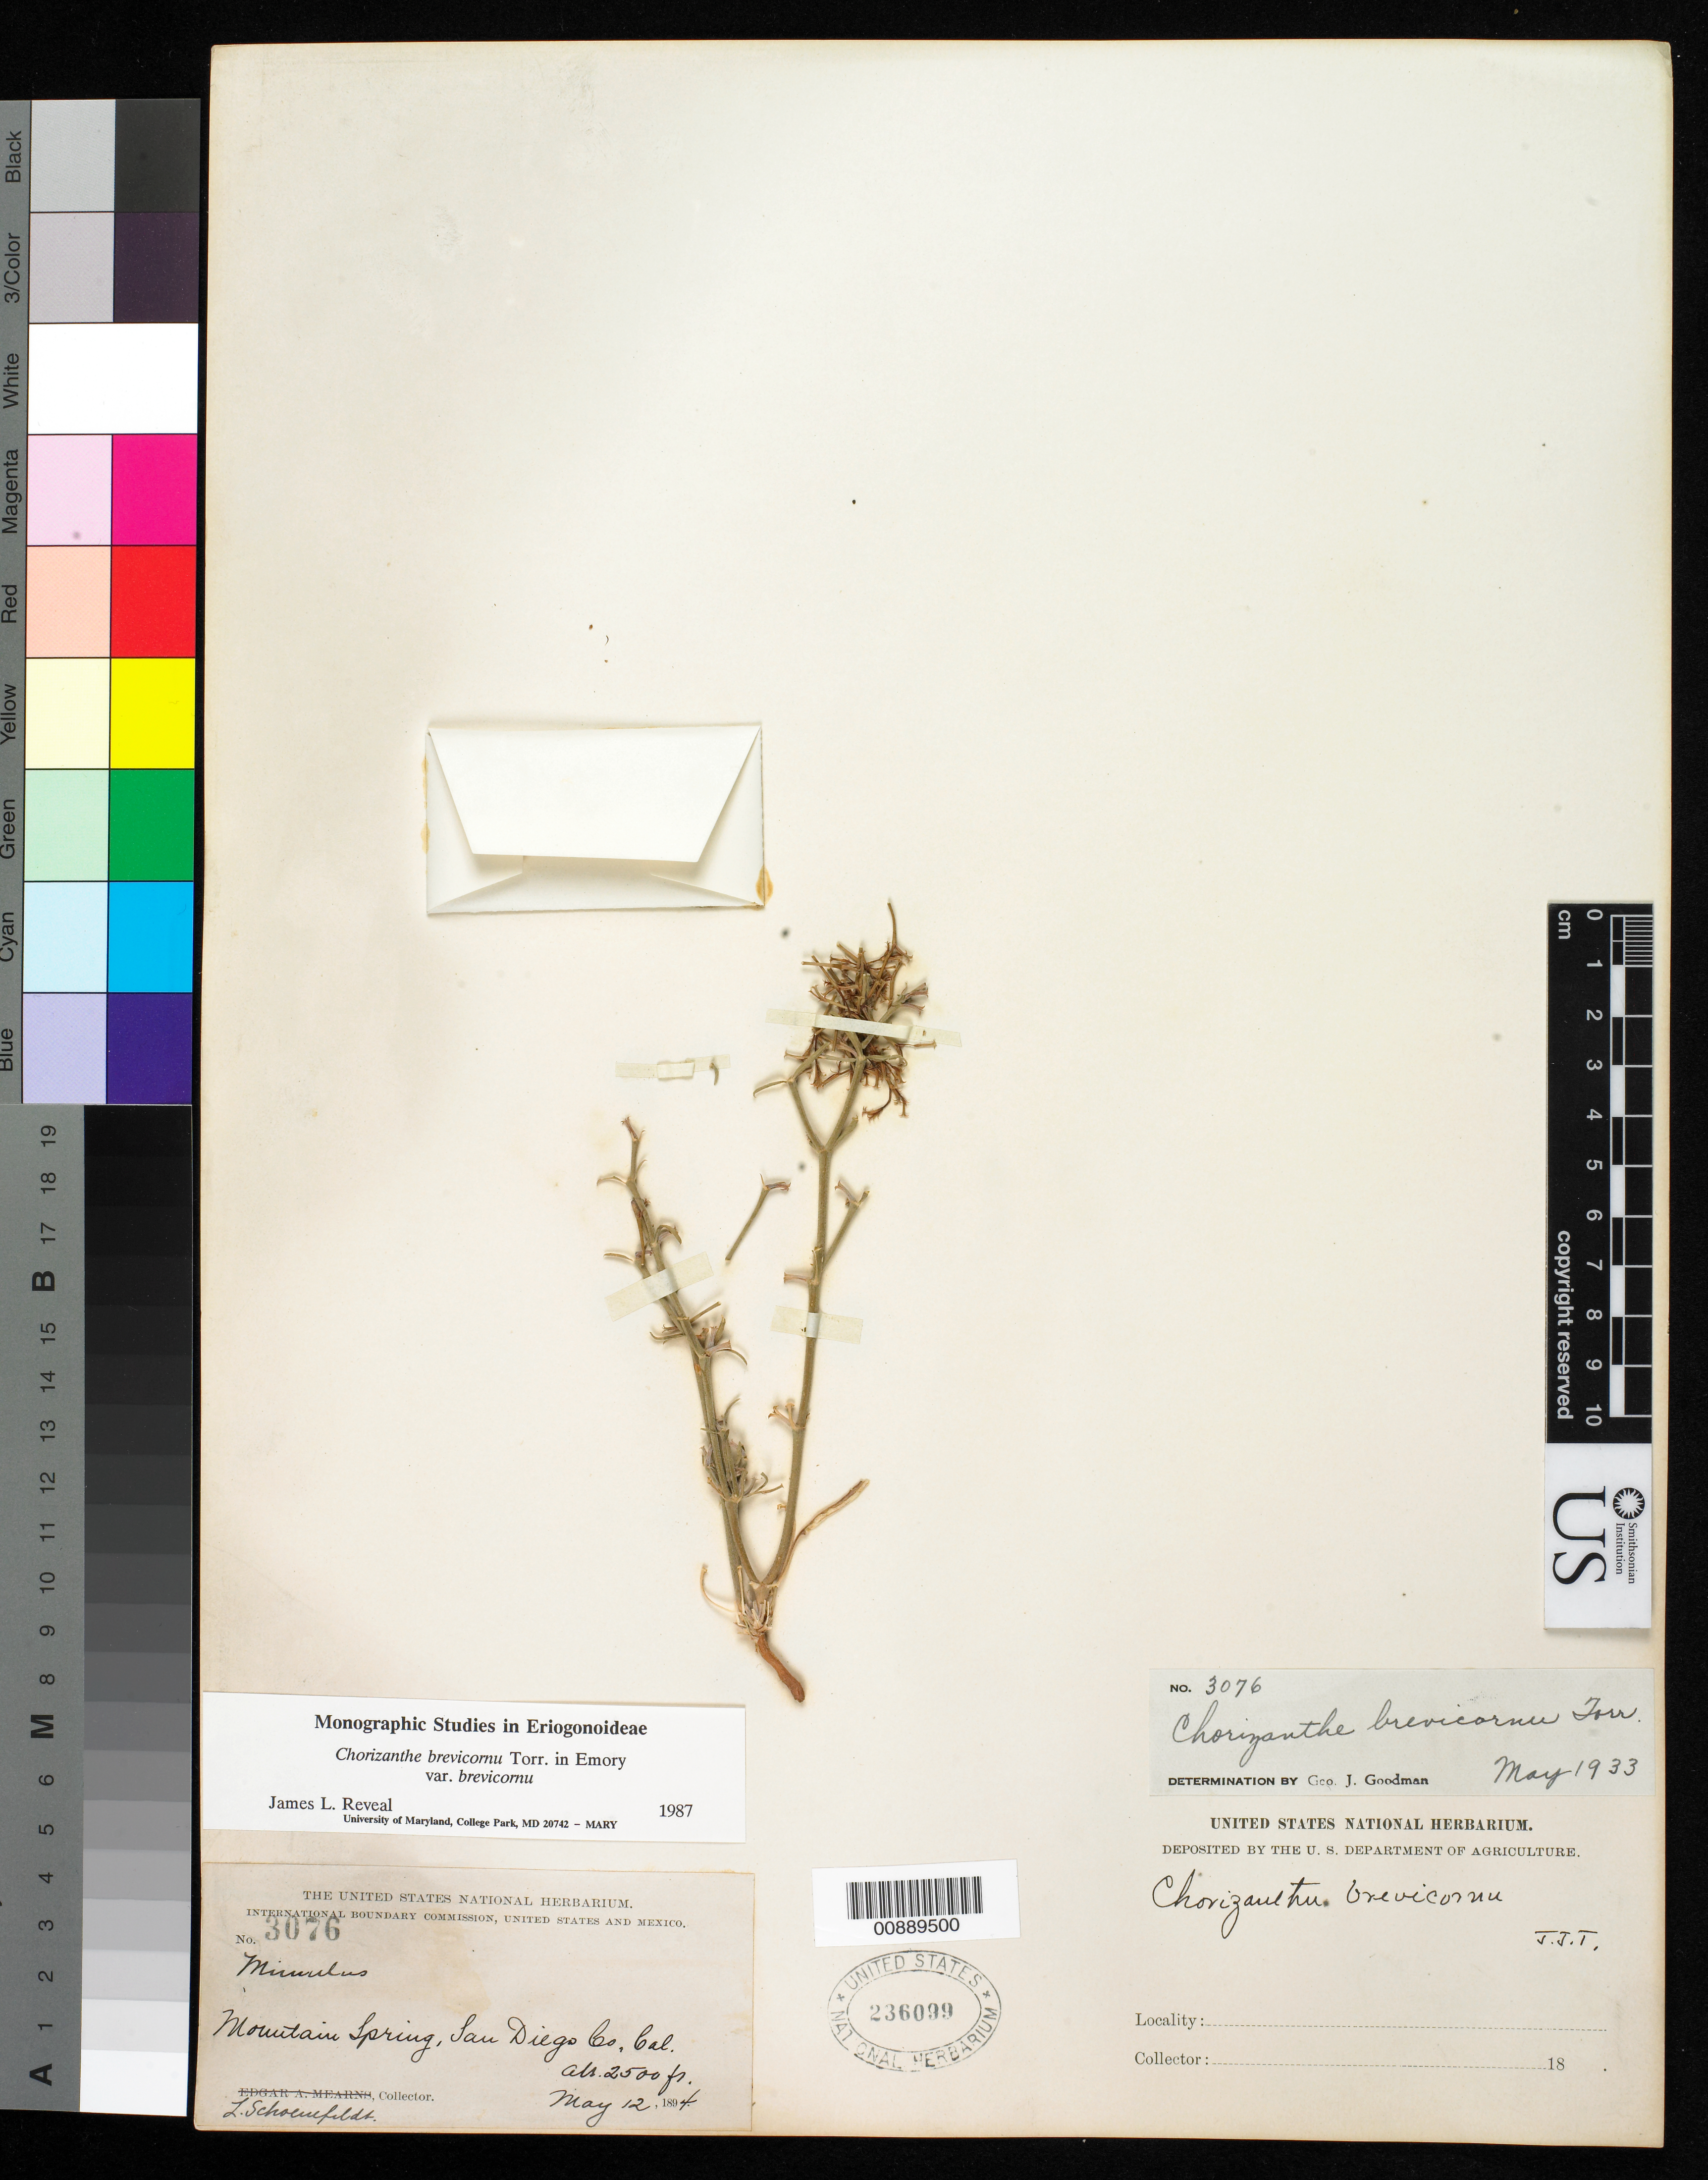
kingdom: Plantae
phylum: Tracheophyta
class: Magnoliopsida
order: Caryophyllales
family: Polygonaceae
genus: Chorizanthe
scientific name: Chorizanthe brevicornu var. brevicornu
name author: Torr.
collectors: L. Schoenfeldt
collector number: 3076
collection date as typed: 12 May 1894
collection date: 1894-05-12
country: United States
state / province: California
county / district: San Diego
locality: Mountain Spring, San Diego County, California.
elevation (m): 762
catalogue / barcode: US 236099